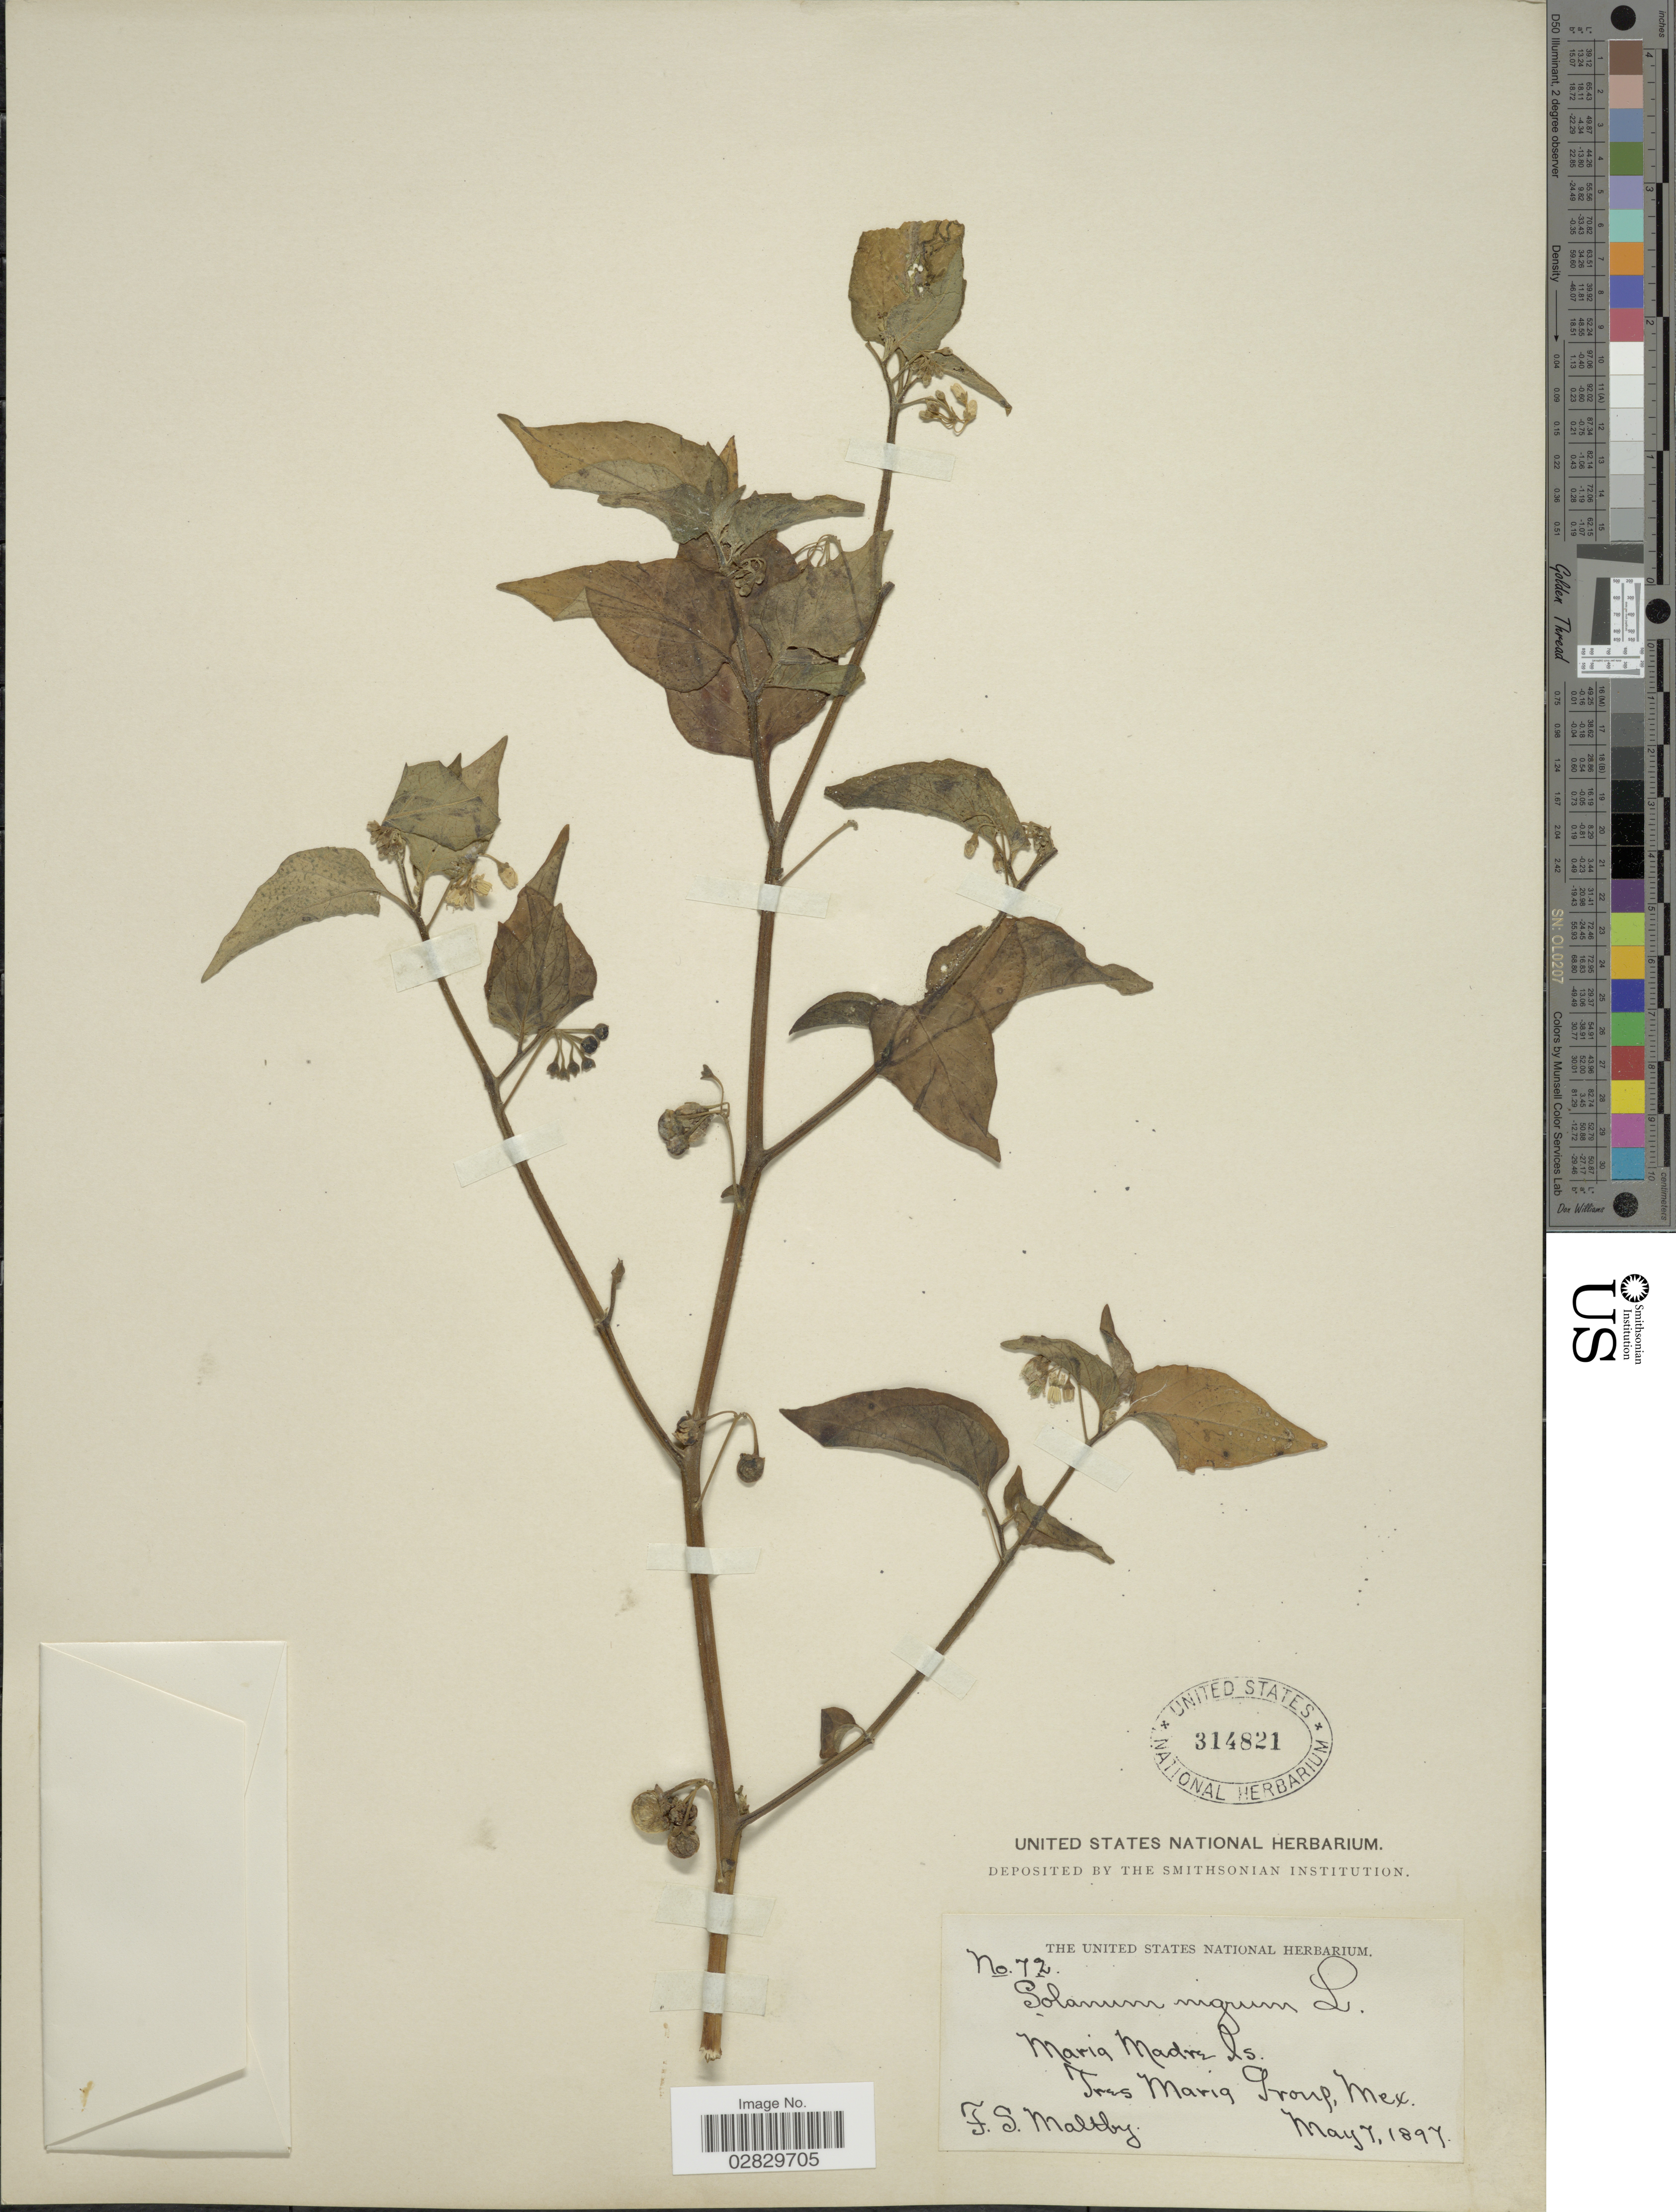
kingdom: Plantae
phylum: Tracheophyta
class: Magnoliopsida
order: Solanales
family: Solanaceae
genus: Solanum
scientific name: Solanum douglasii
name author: Dunal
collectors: F. S. Maltby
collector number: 72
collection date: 1897-05-07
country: Mexico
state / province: Nayarit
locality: Maria Madre Is., Tres Maria Group, Mex.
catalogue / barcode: US 314821